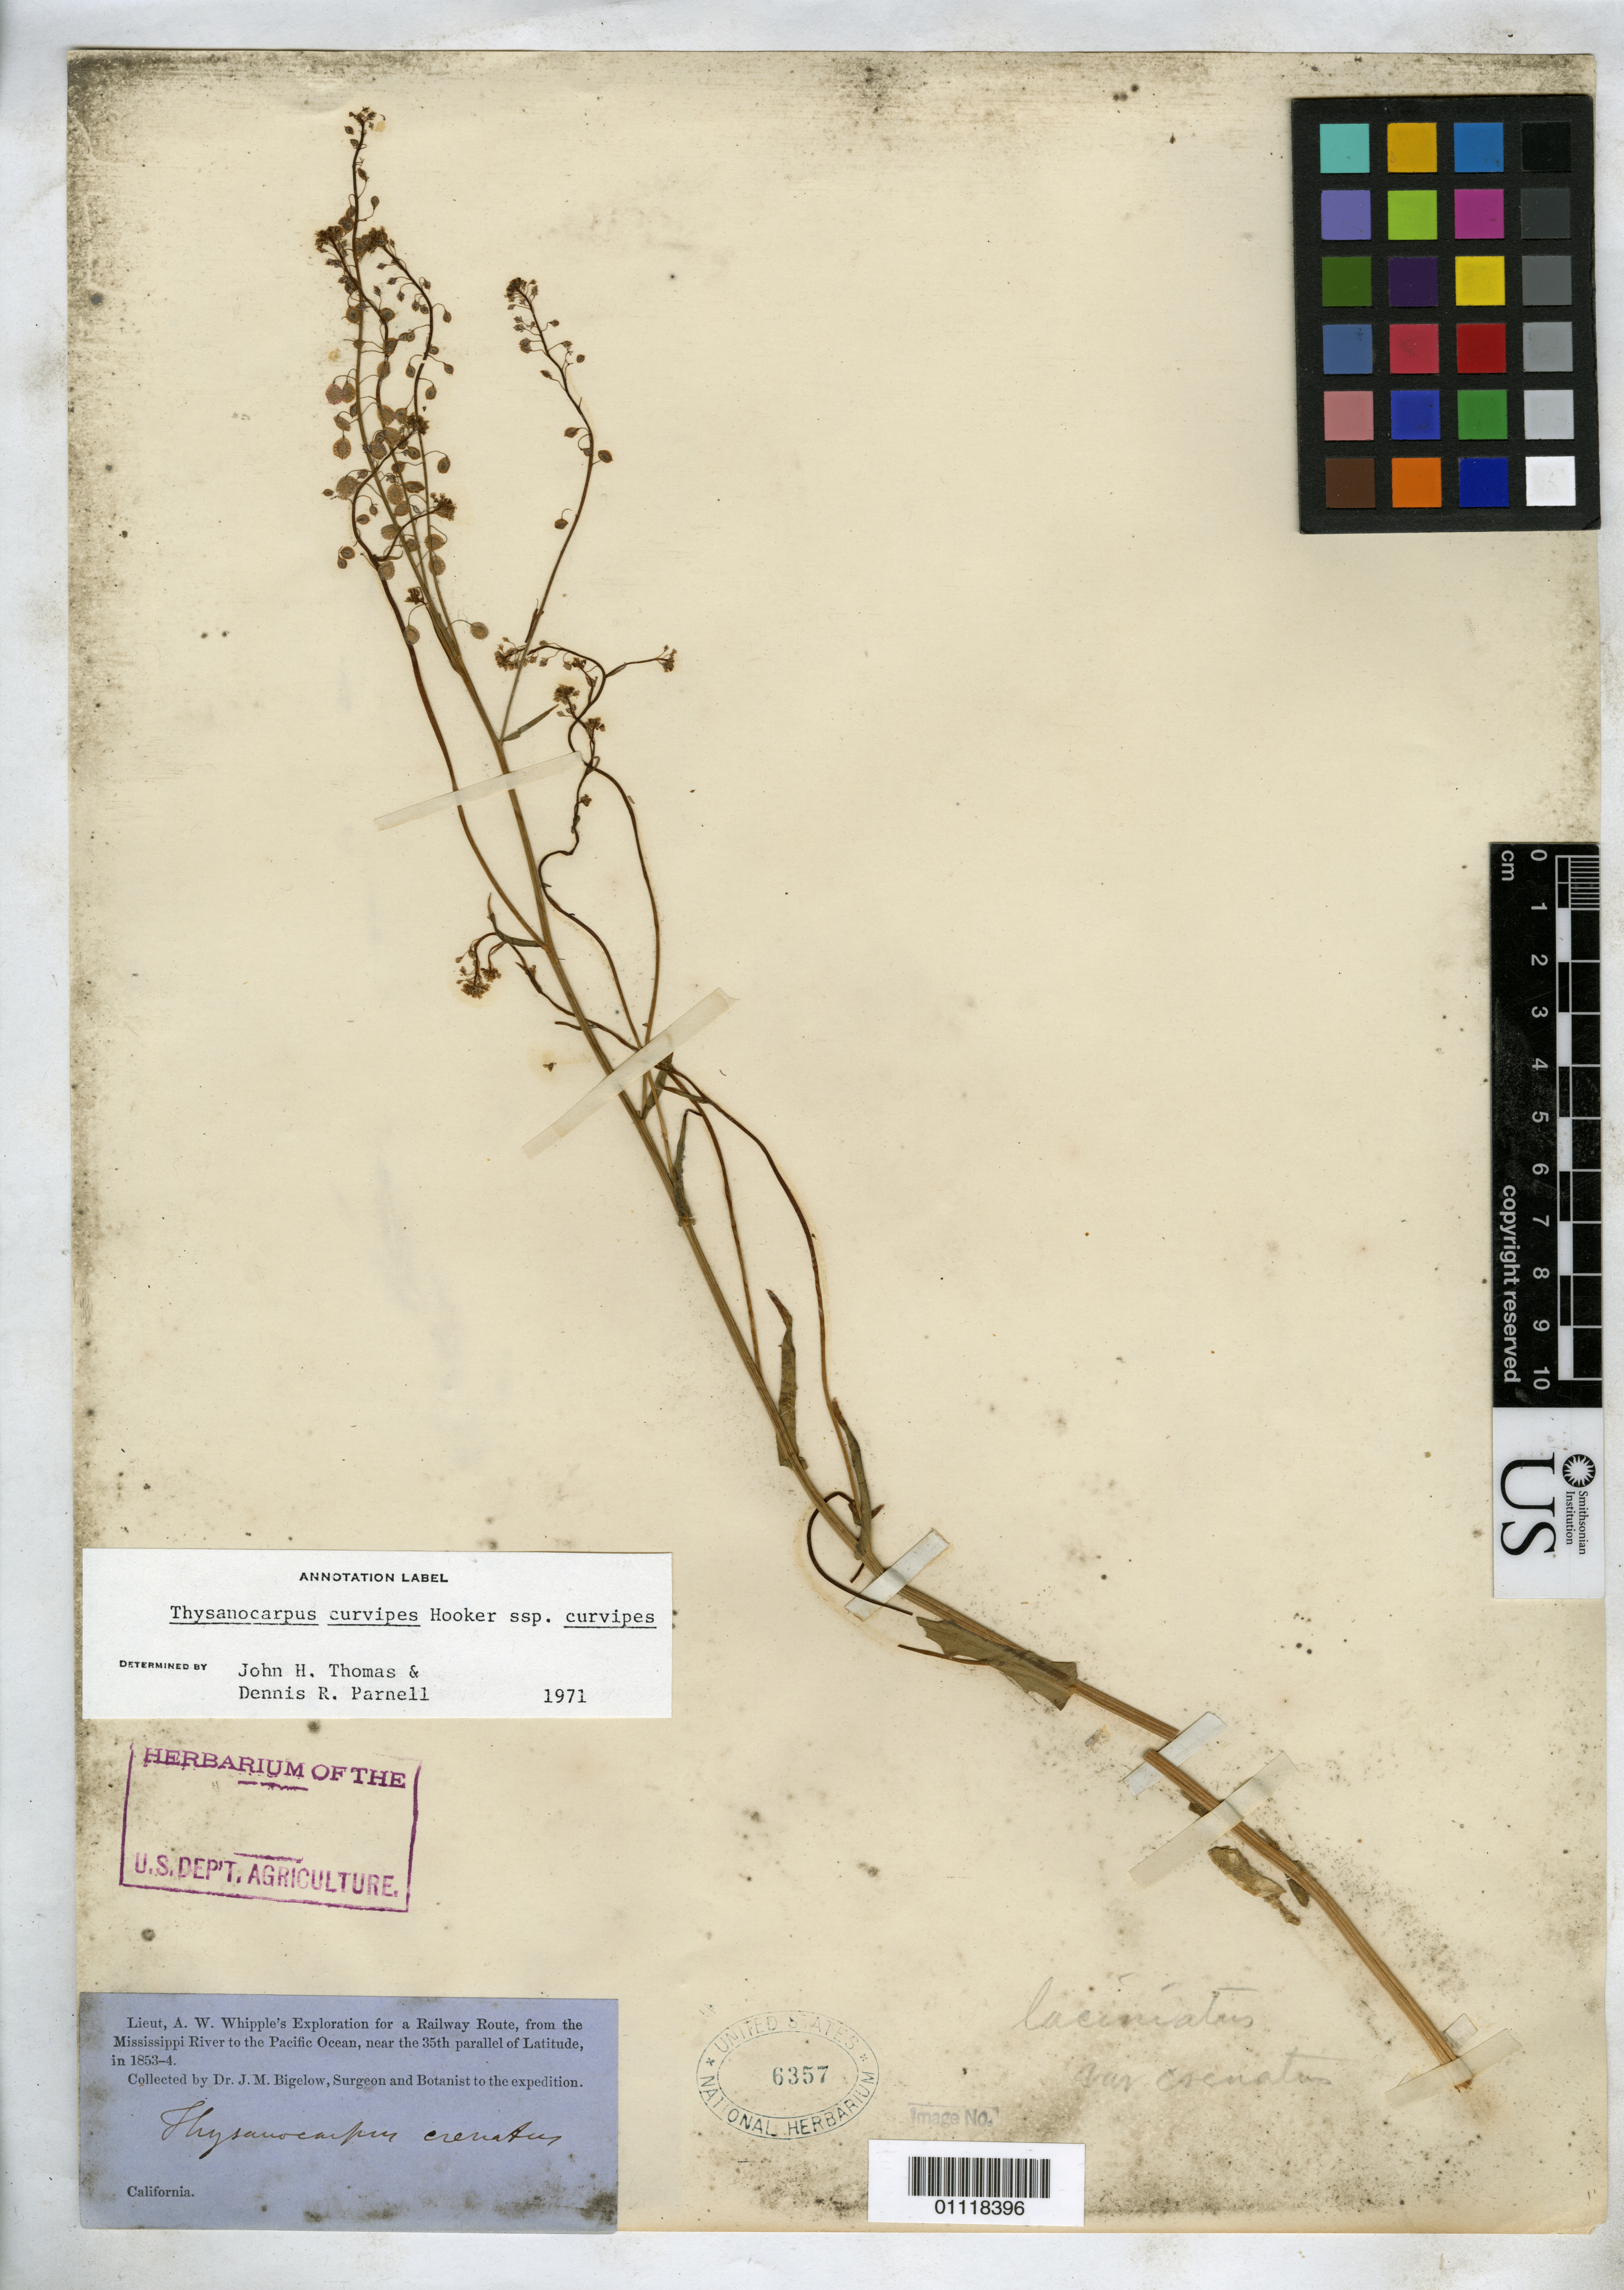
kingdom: Plantae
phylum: Tracheophyta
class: Magnoliopsida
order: Brassicales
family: Brassicaceae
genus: Thysanocarpus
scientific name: Thysanocarpus curvipes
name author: Hook.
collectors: J. M. Bigelow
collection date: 1853/1854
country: United States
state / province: California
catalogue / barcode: US 6357